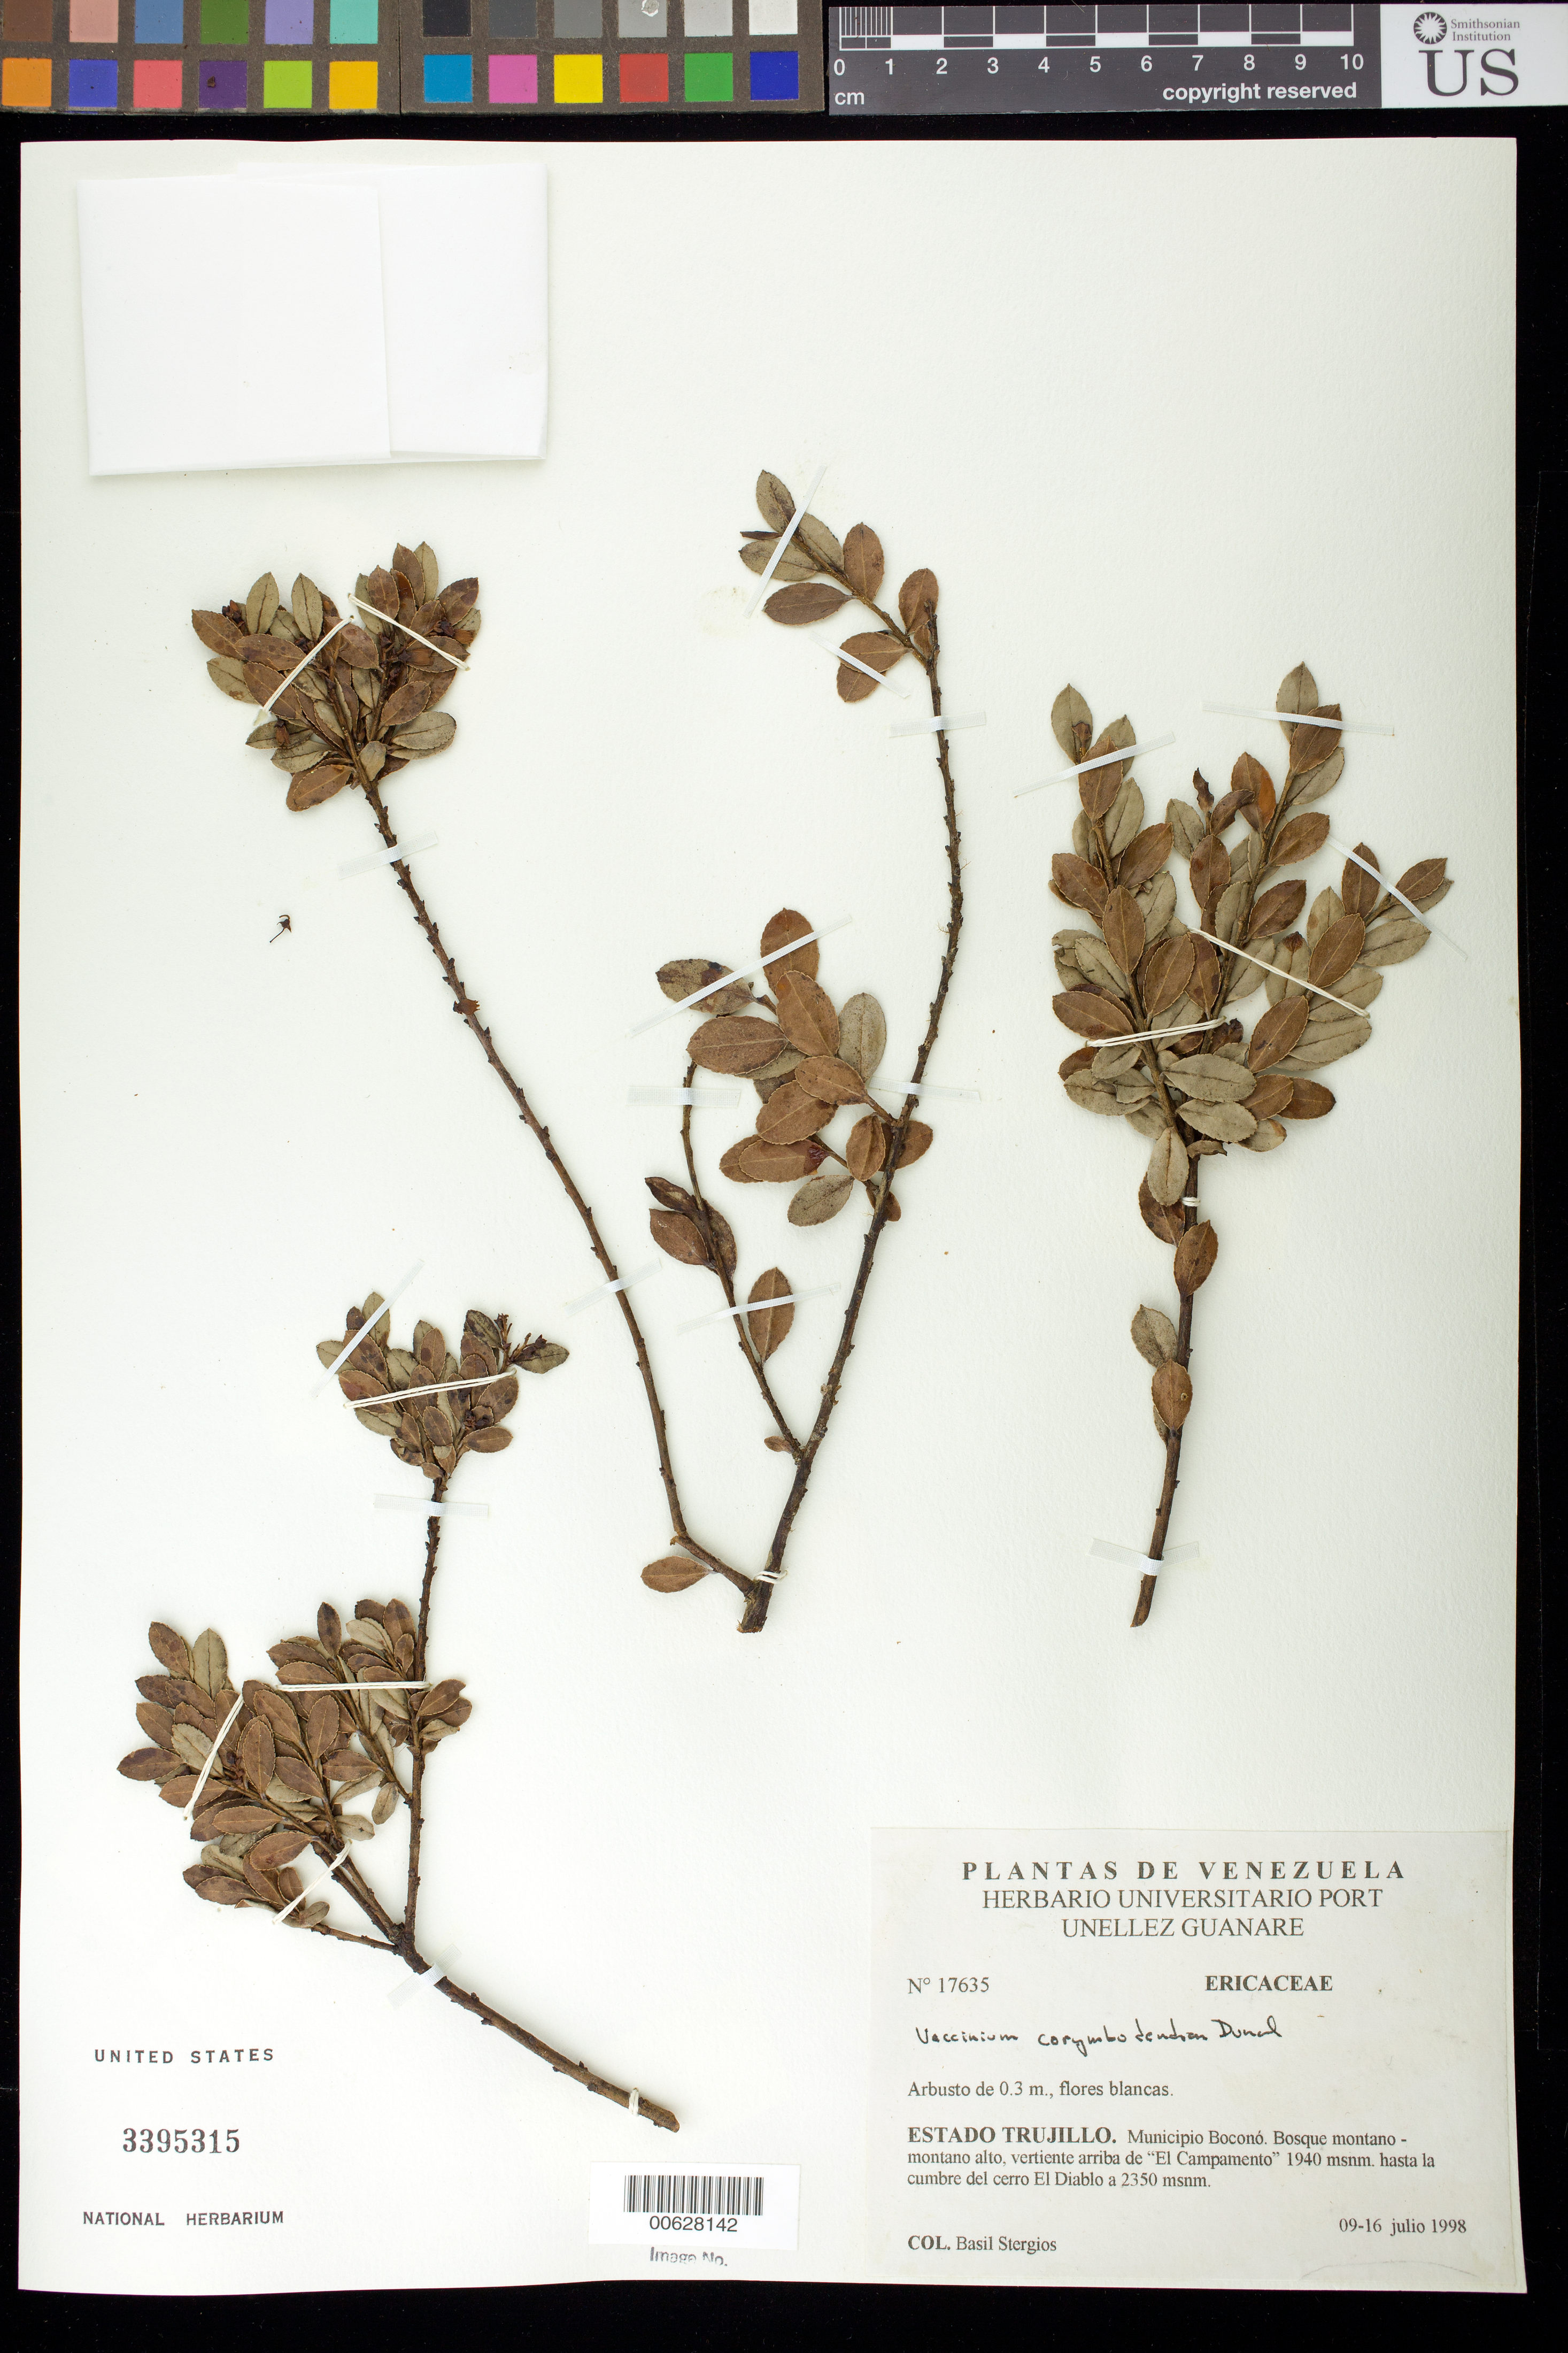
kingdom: Plantae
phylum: Tracheophyta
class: Magnoliopsida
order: Ericales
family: Ericaceae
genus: Vaccinium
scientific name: Vaccinium floribundum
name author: Kunth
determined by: Dorr, L. J., (BOT), Smithsonian Institution - National Museum of Natural History (UNITED STATES)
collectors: B. G. Stergios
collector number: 17635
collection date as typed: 09 Jul 1998 to 16 Jul 1998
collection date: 1998-07-09/1998-07-16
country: Venezuela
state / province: Trujillo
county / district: Boconó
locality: Vertiente arriba de El Campamento 1940 m hasta la cumbre del cerro El Diablo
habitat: Bosque montano - montano alto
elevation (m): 1940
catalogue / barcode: US 3395315